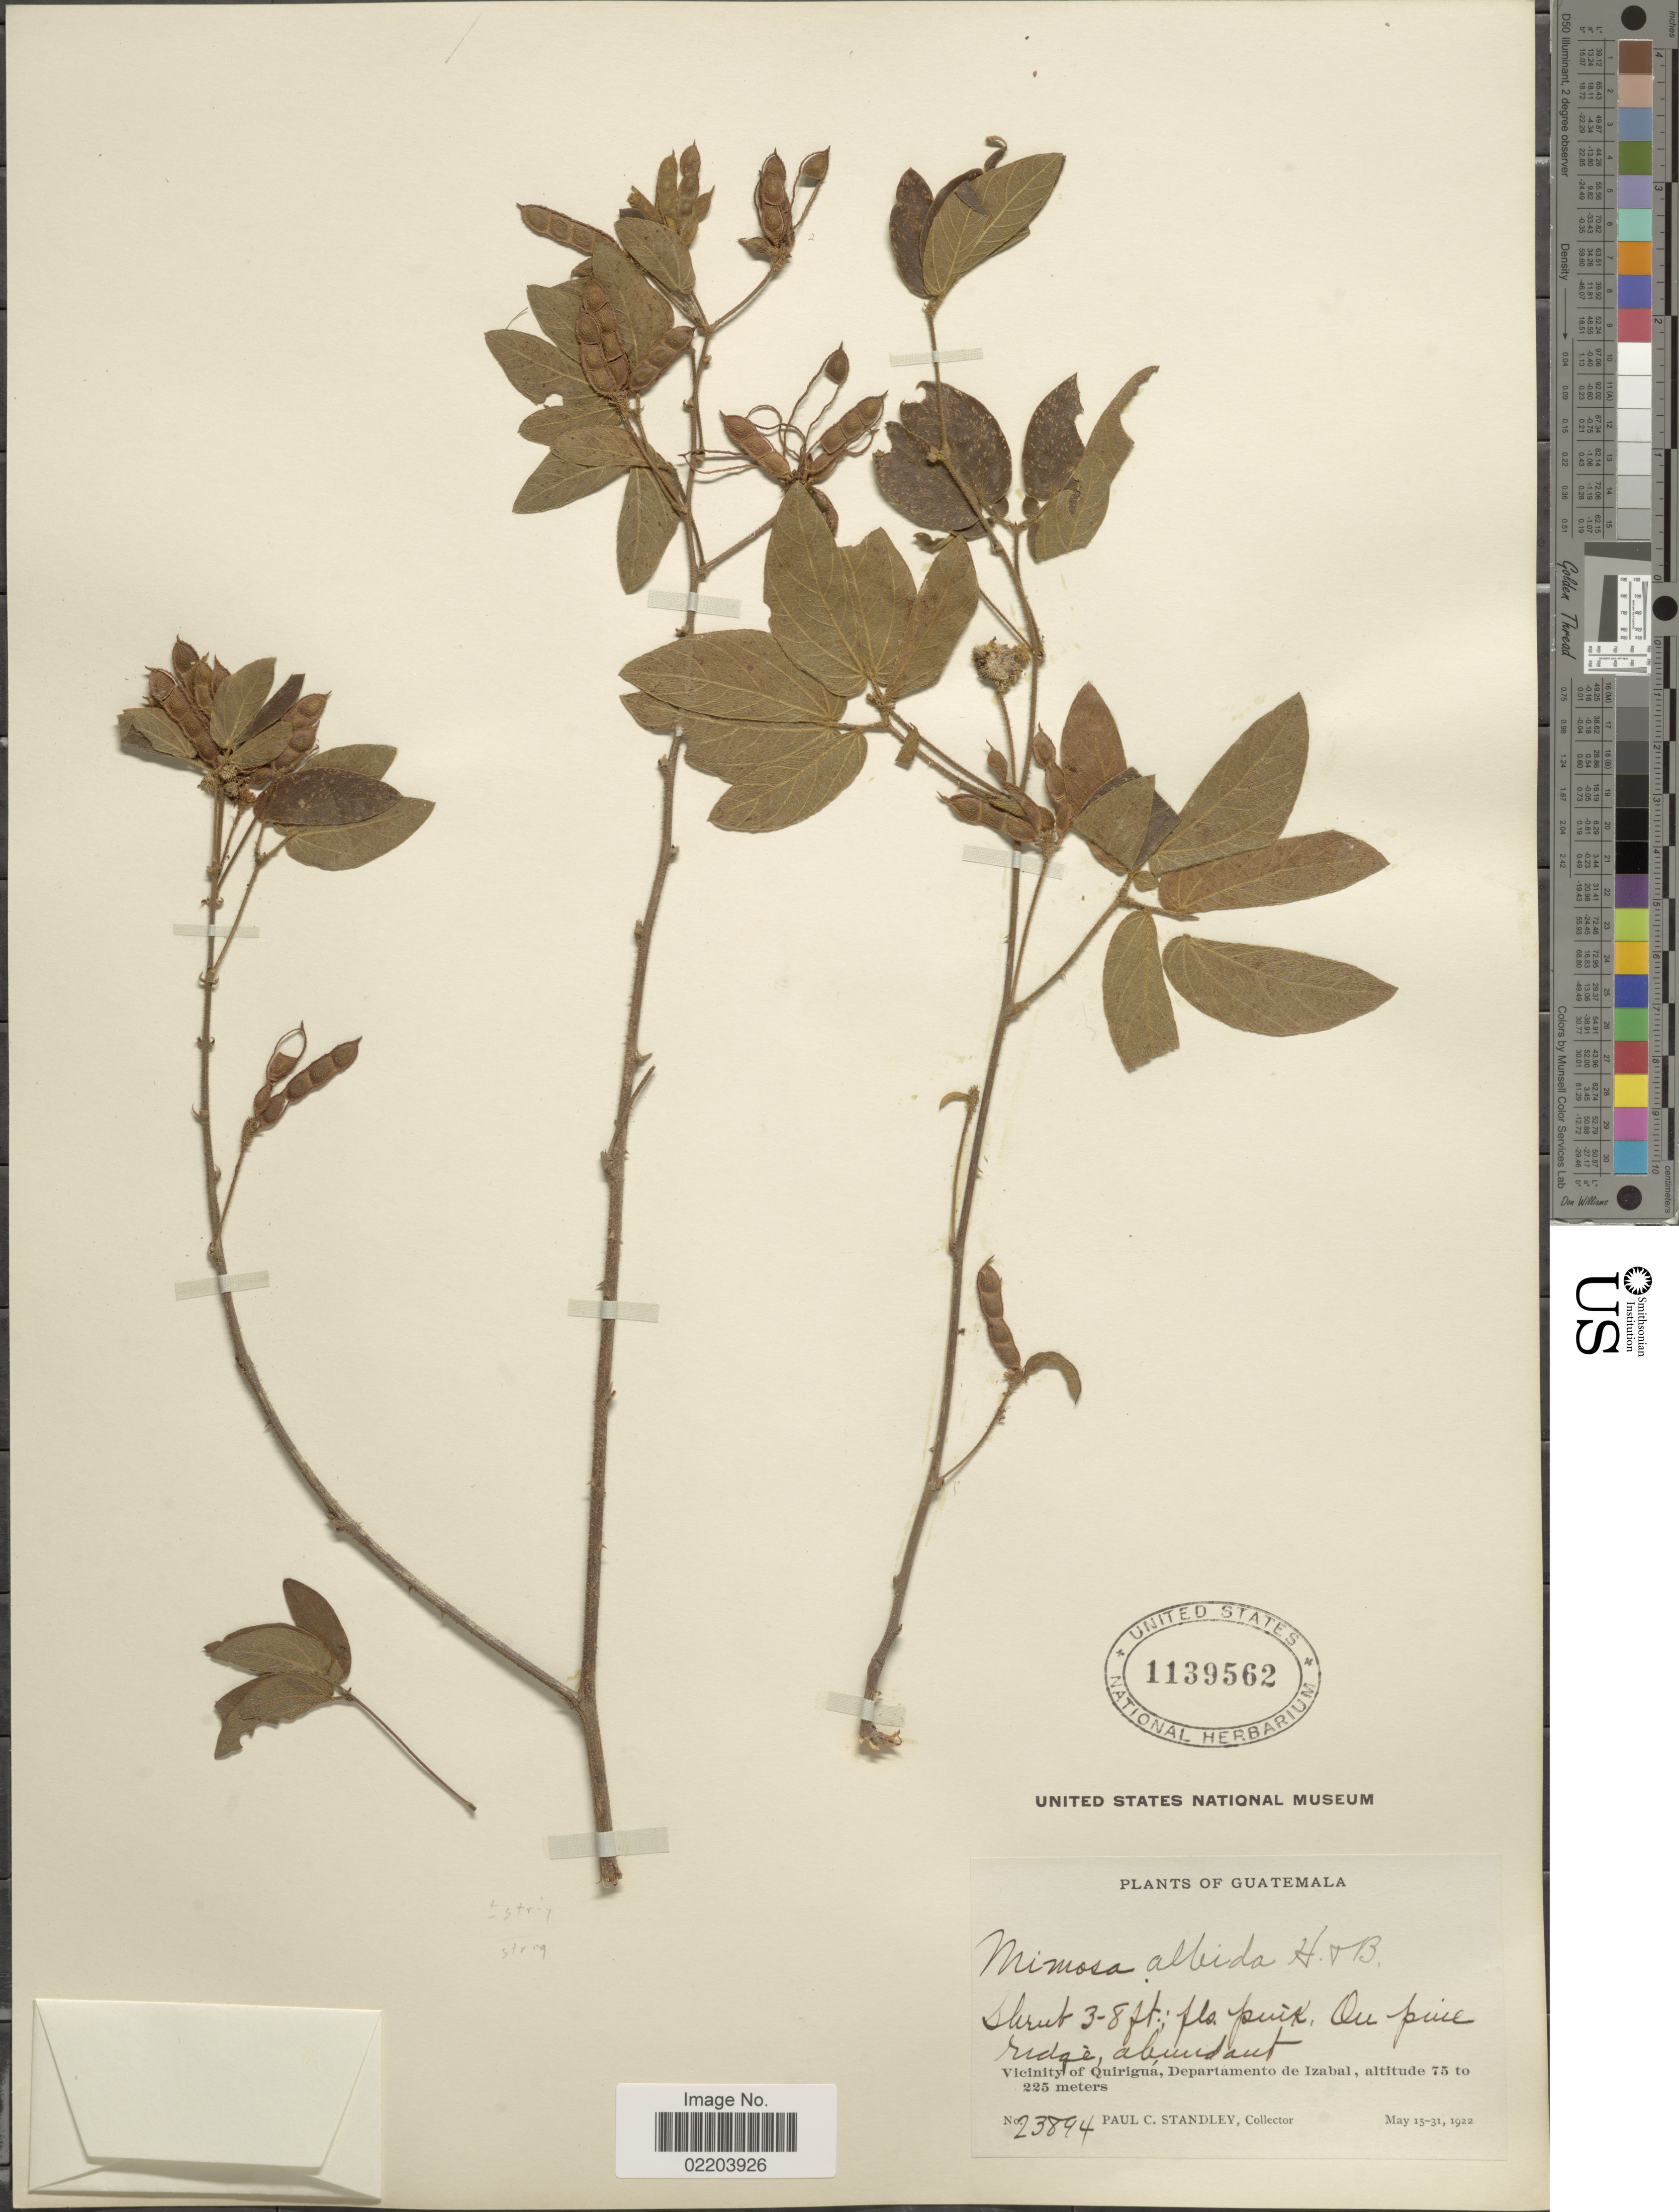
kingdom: Plantae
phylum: Tracheophyta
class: Magnoliopsida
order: Fabales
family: Fabaceae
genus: Mimosa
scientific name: Mimosa albida var. strigosa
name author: (Willd.) B.L. Rob.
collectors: P. C. Standley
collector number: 23894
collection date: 1922-05-15/1922-05-31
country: Guatemala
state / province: Izabal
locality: On pine ridge, abundant, Vicinity of Quiriguá, Departamento de Izabal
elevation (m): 75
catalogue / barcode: US 1139562